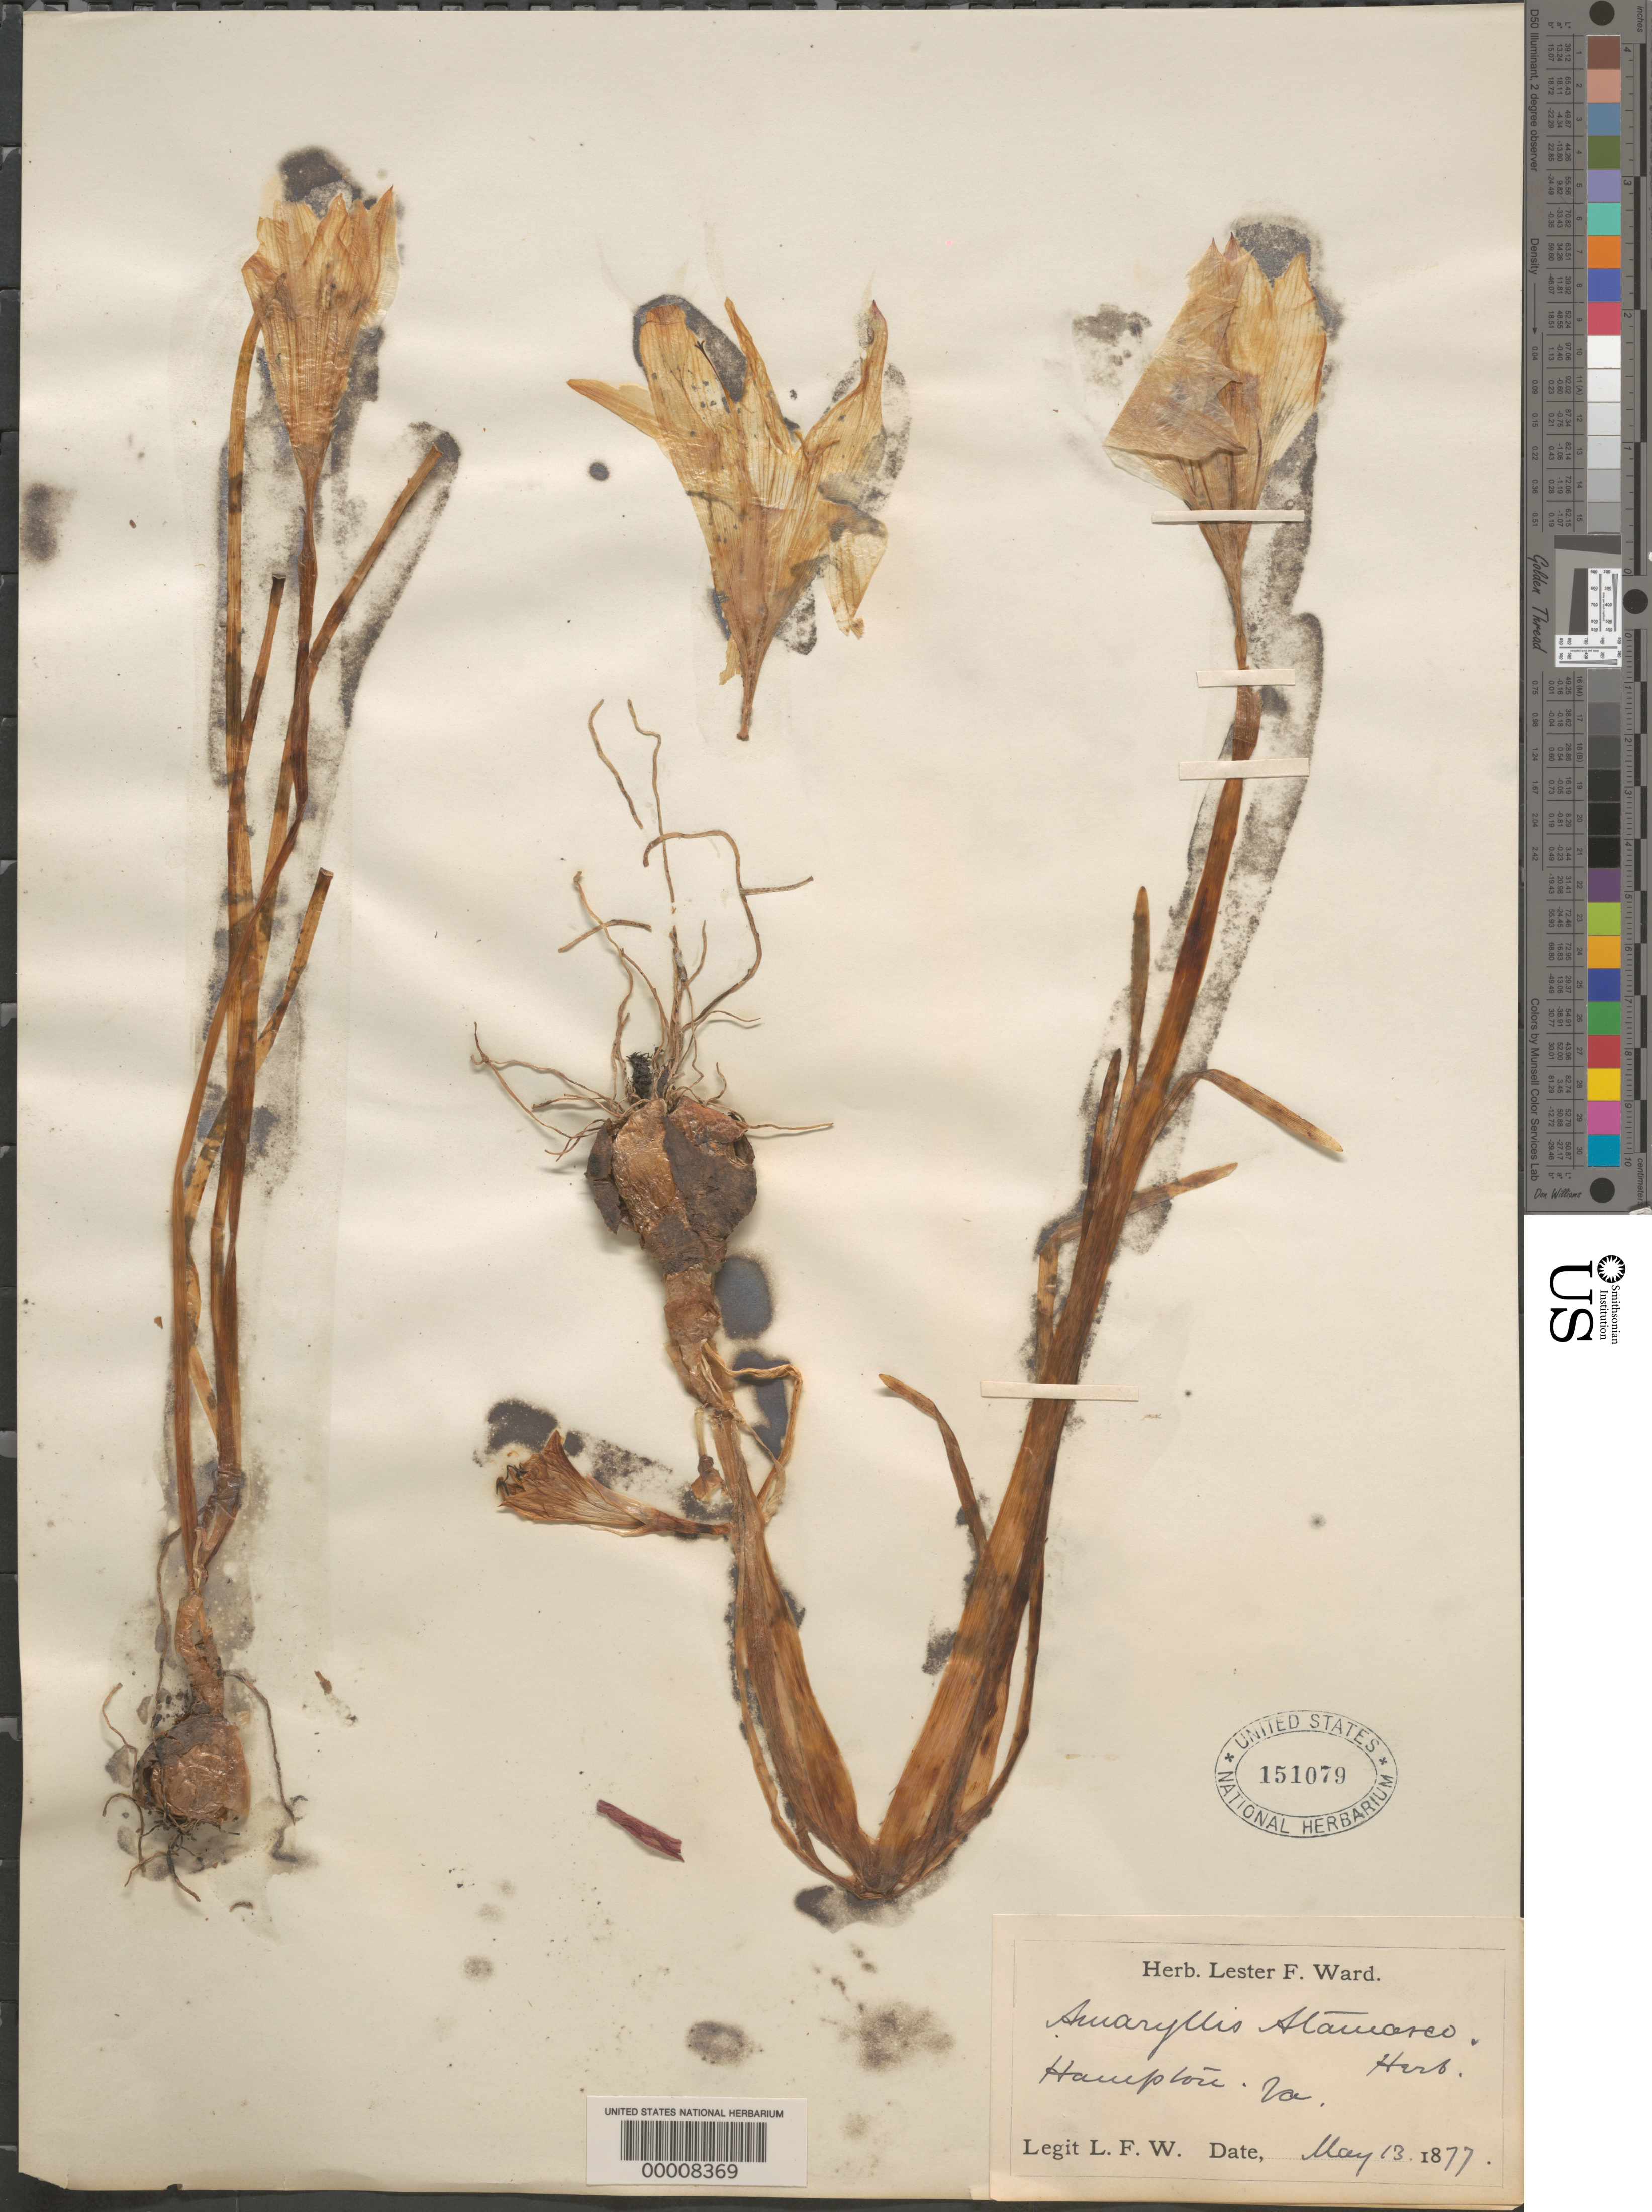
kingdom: Plantae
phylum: Tracheophyta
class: Liliopsida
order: Asparagales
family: Amaryllidaceae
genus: Zephyranthes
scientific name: Zephyranthes atamasco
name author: (L.) Herb.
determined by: Strong, Mark T.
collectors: L. F. Ward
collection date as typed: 13 May 1877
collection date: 1877-05-13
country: United States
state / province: Virginia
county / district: City of Hampton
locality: Hampton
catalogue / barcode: US 151079